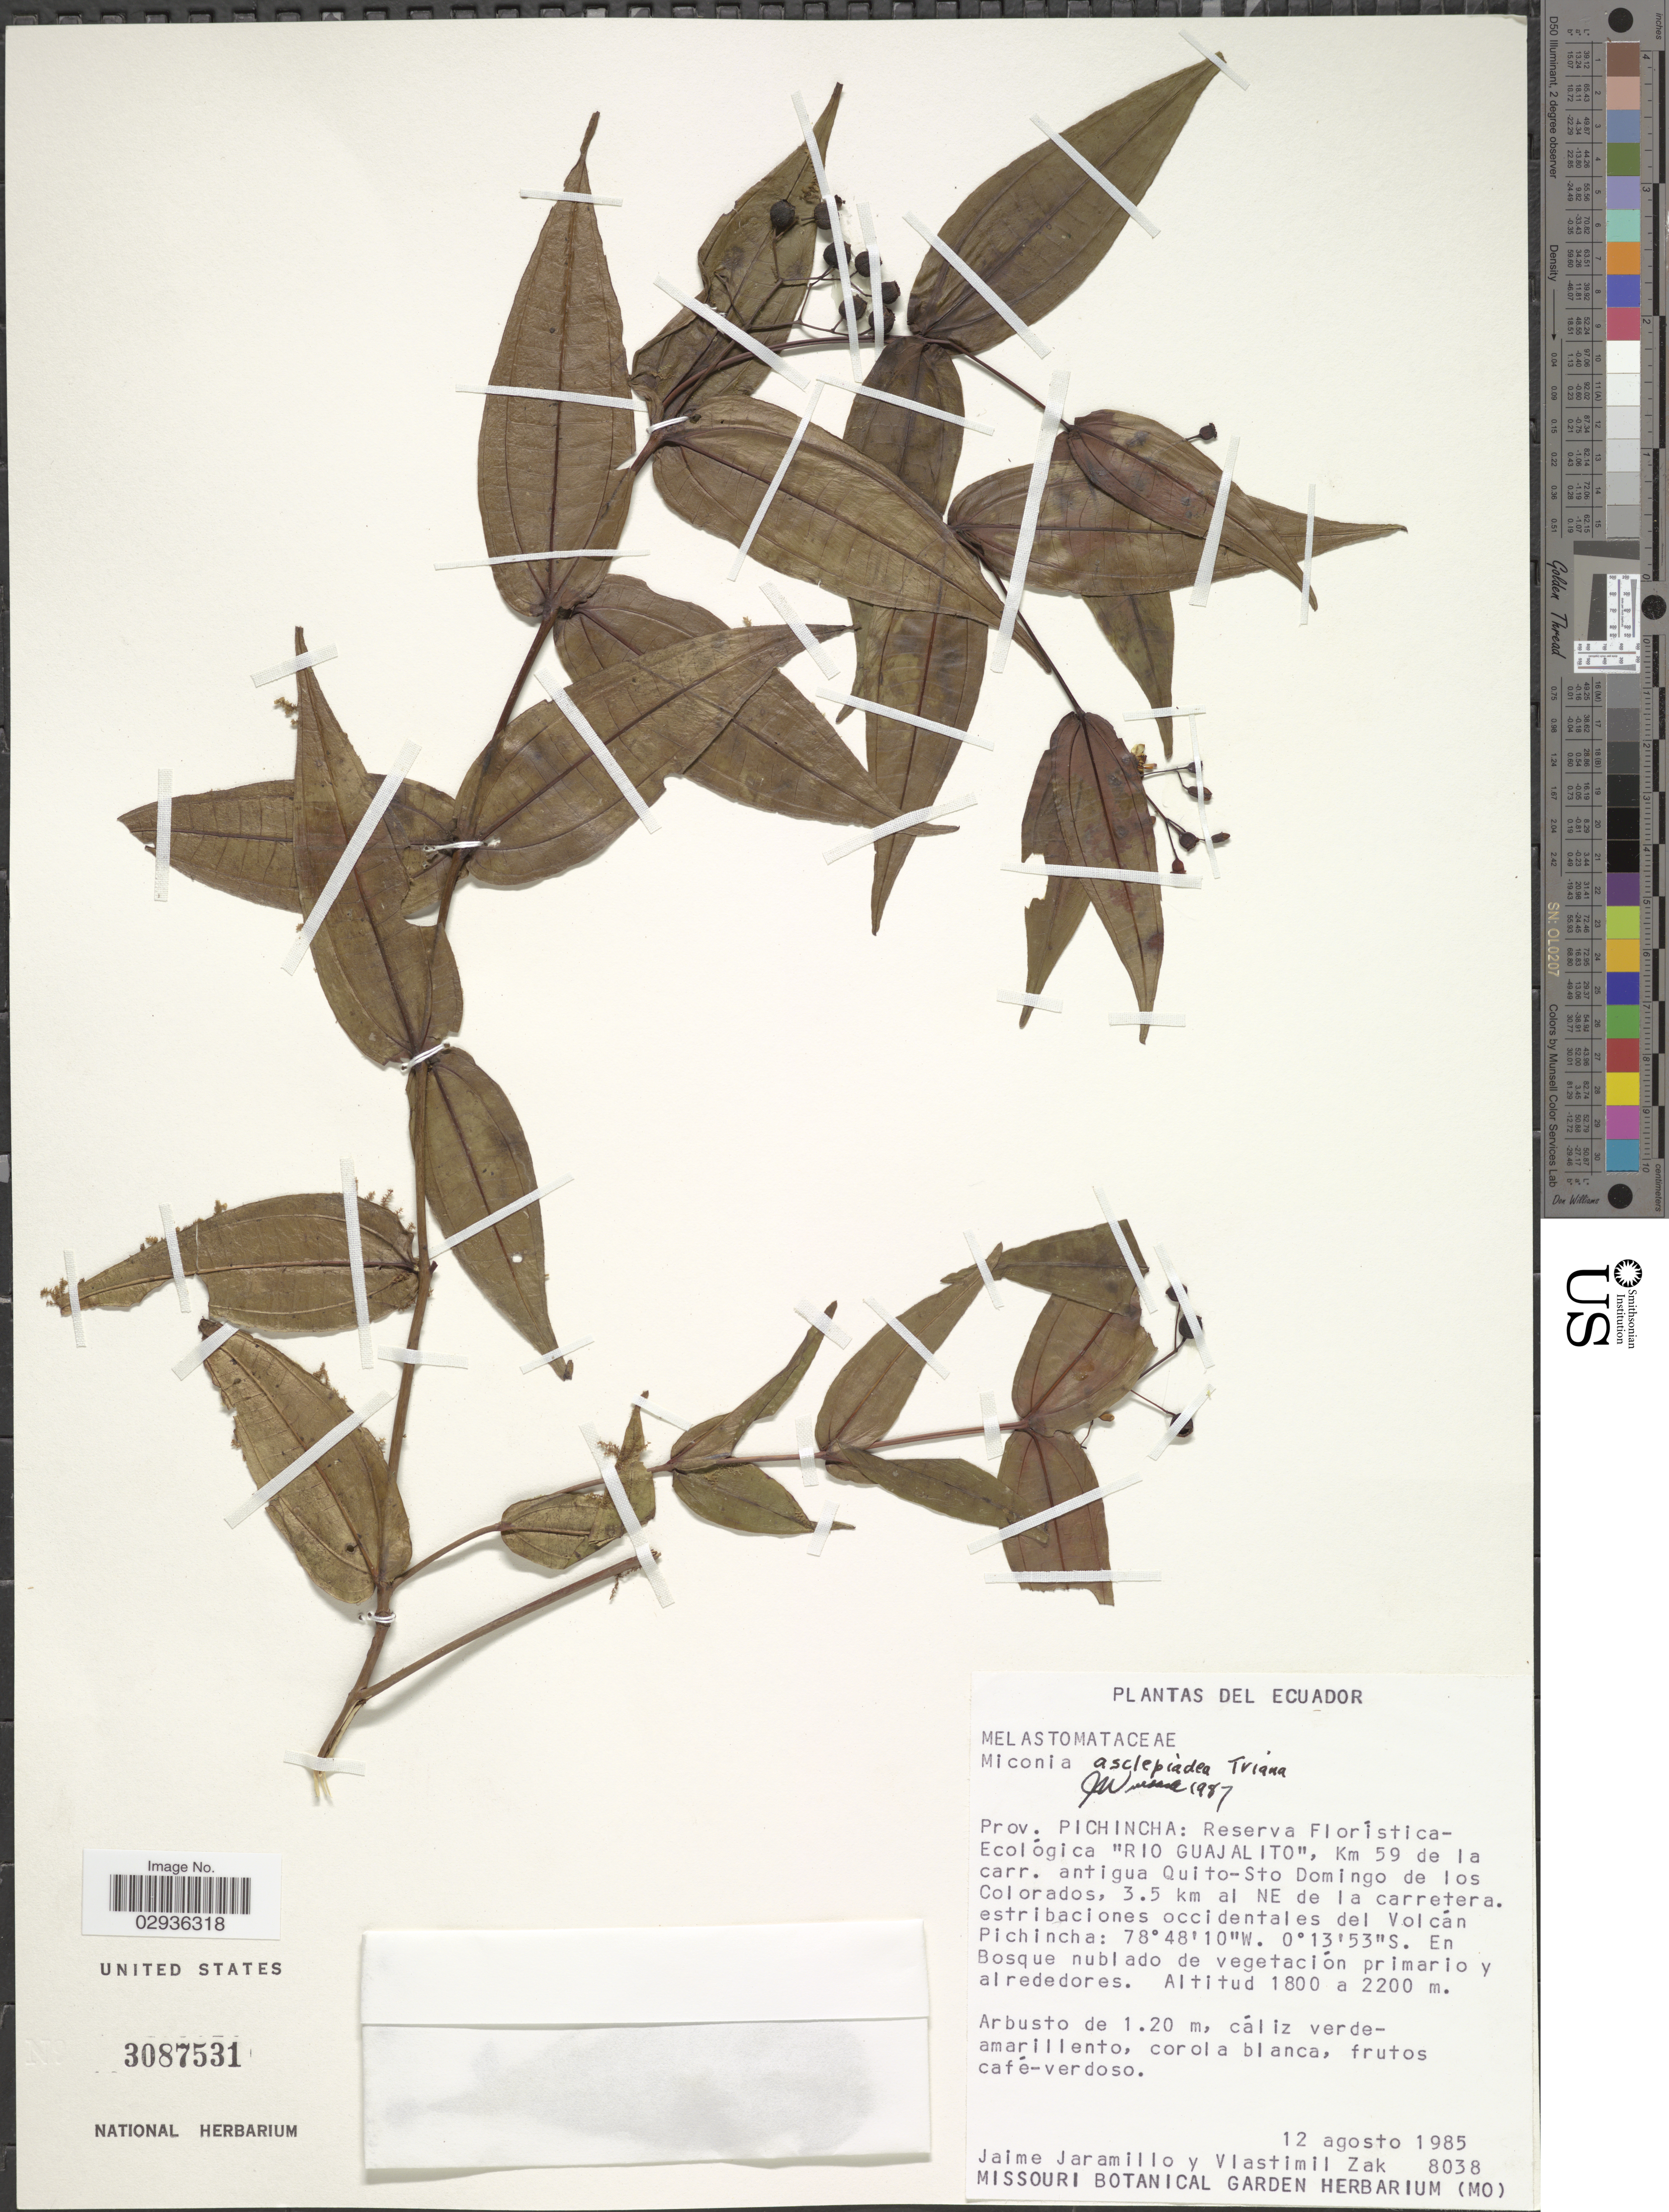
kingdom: Plantae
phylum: Tracheophyta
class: Magnoliopsida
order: Myrtales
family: Melastomataceae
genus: Miconia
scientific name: Miconia asclepiadea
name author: Triana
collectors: J. Jaramillo & V. Zak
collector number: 8038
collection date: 1985-08-12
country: Ecuador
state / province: Pichincha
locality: Reserva Florística-Ecológica "Rio Guajalito", Km 59 de la carr. antigua Quito-Sto Domingo de los Colorados, 3.5 km al NE de la carretera. estribaciones occidentales del Volcán Pichincha.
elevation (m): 1800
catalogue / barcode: US 3087531